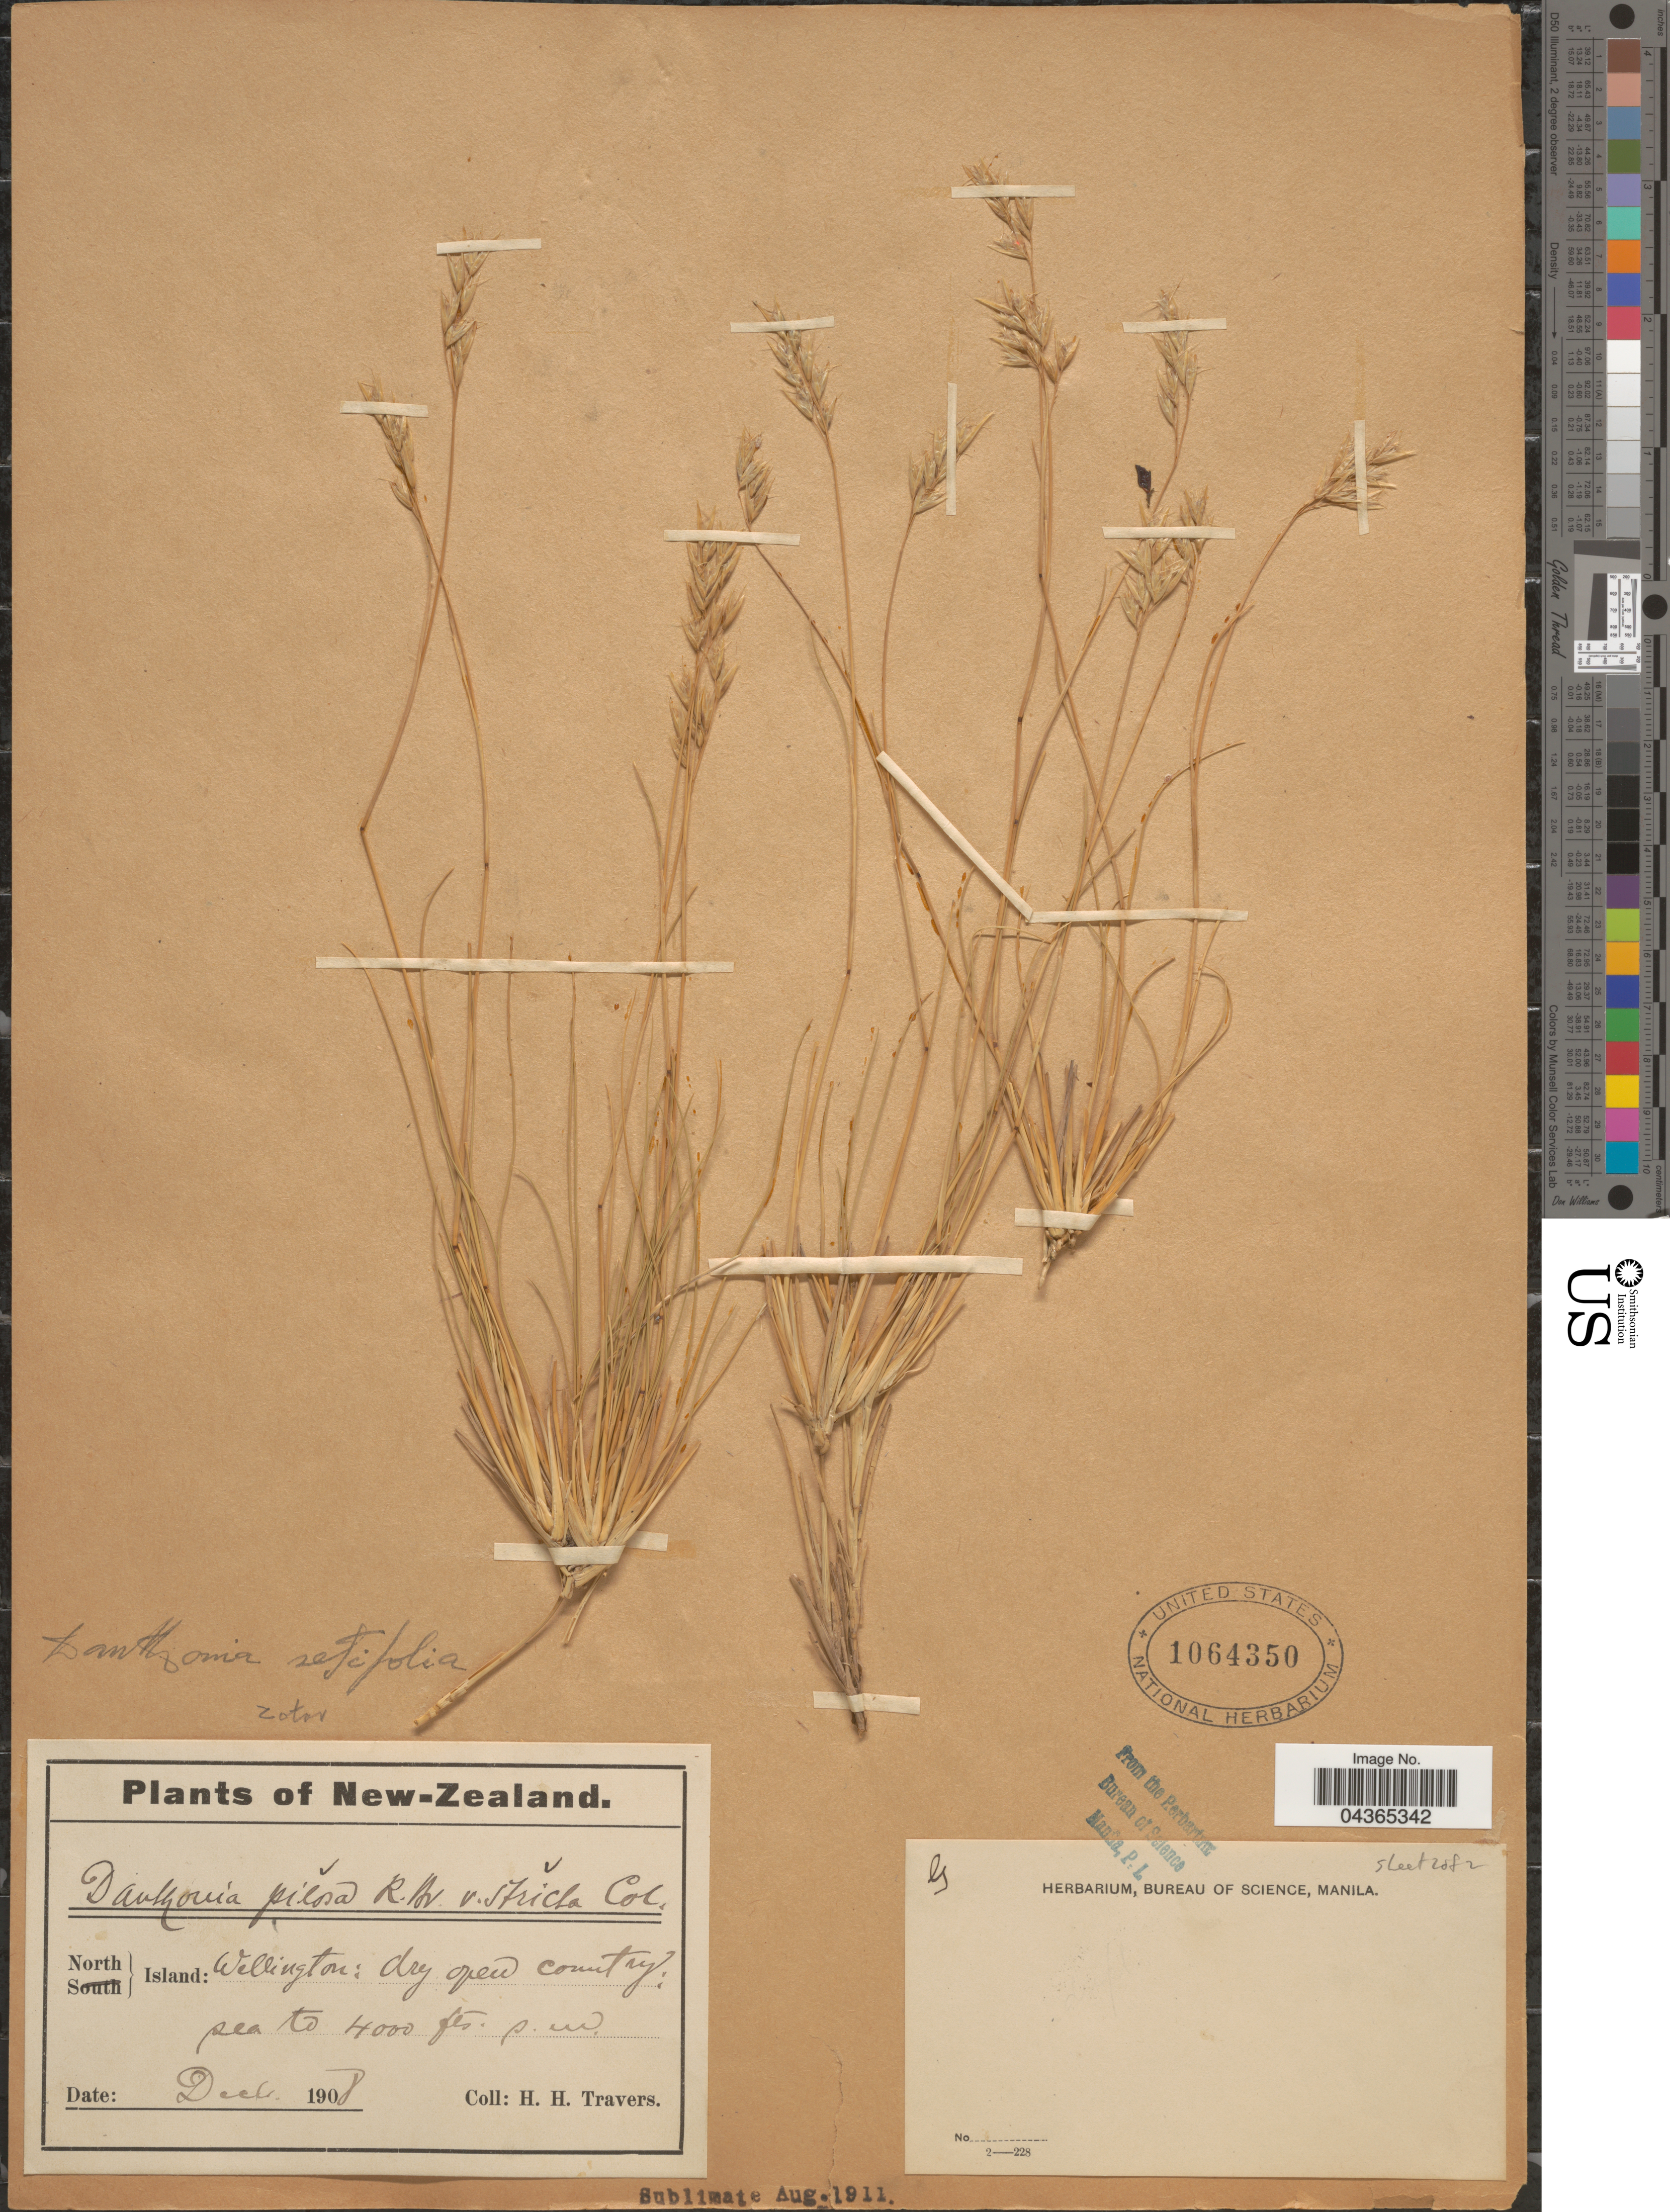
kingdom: Plantae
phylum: Tracheophyta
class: Liliopsida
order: Poales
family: Poaceae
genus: Rytidosperma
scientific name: Rytidosperma setifolium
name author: (Hook. f.) Connor & Edgar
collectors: H. Travers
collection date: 1908-12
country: New Zealand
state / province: Wellington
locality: North Island: Wellington: dry open country.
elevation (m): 0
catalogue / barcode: US 1064350